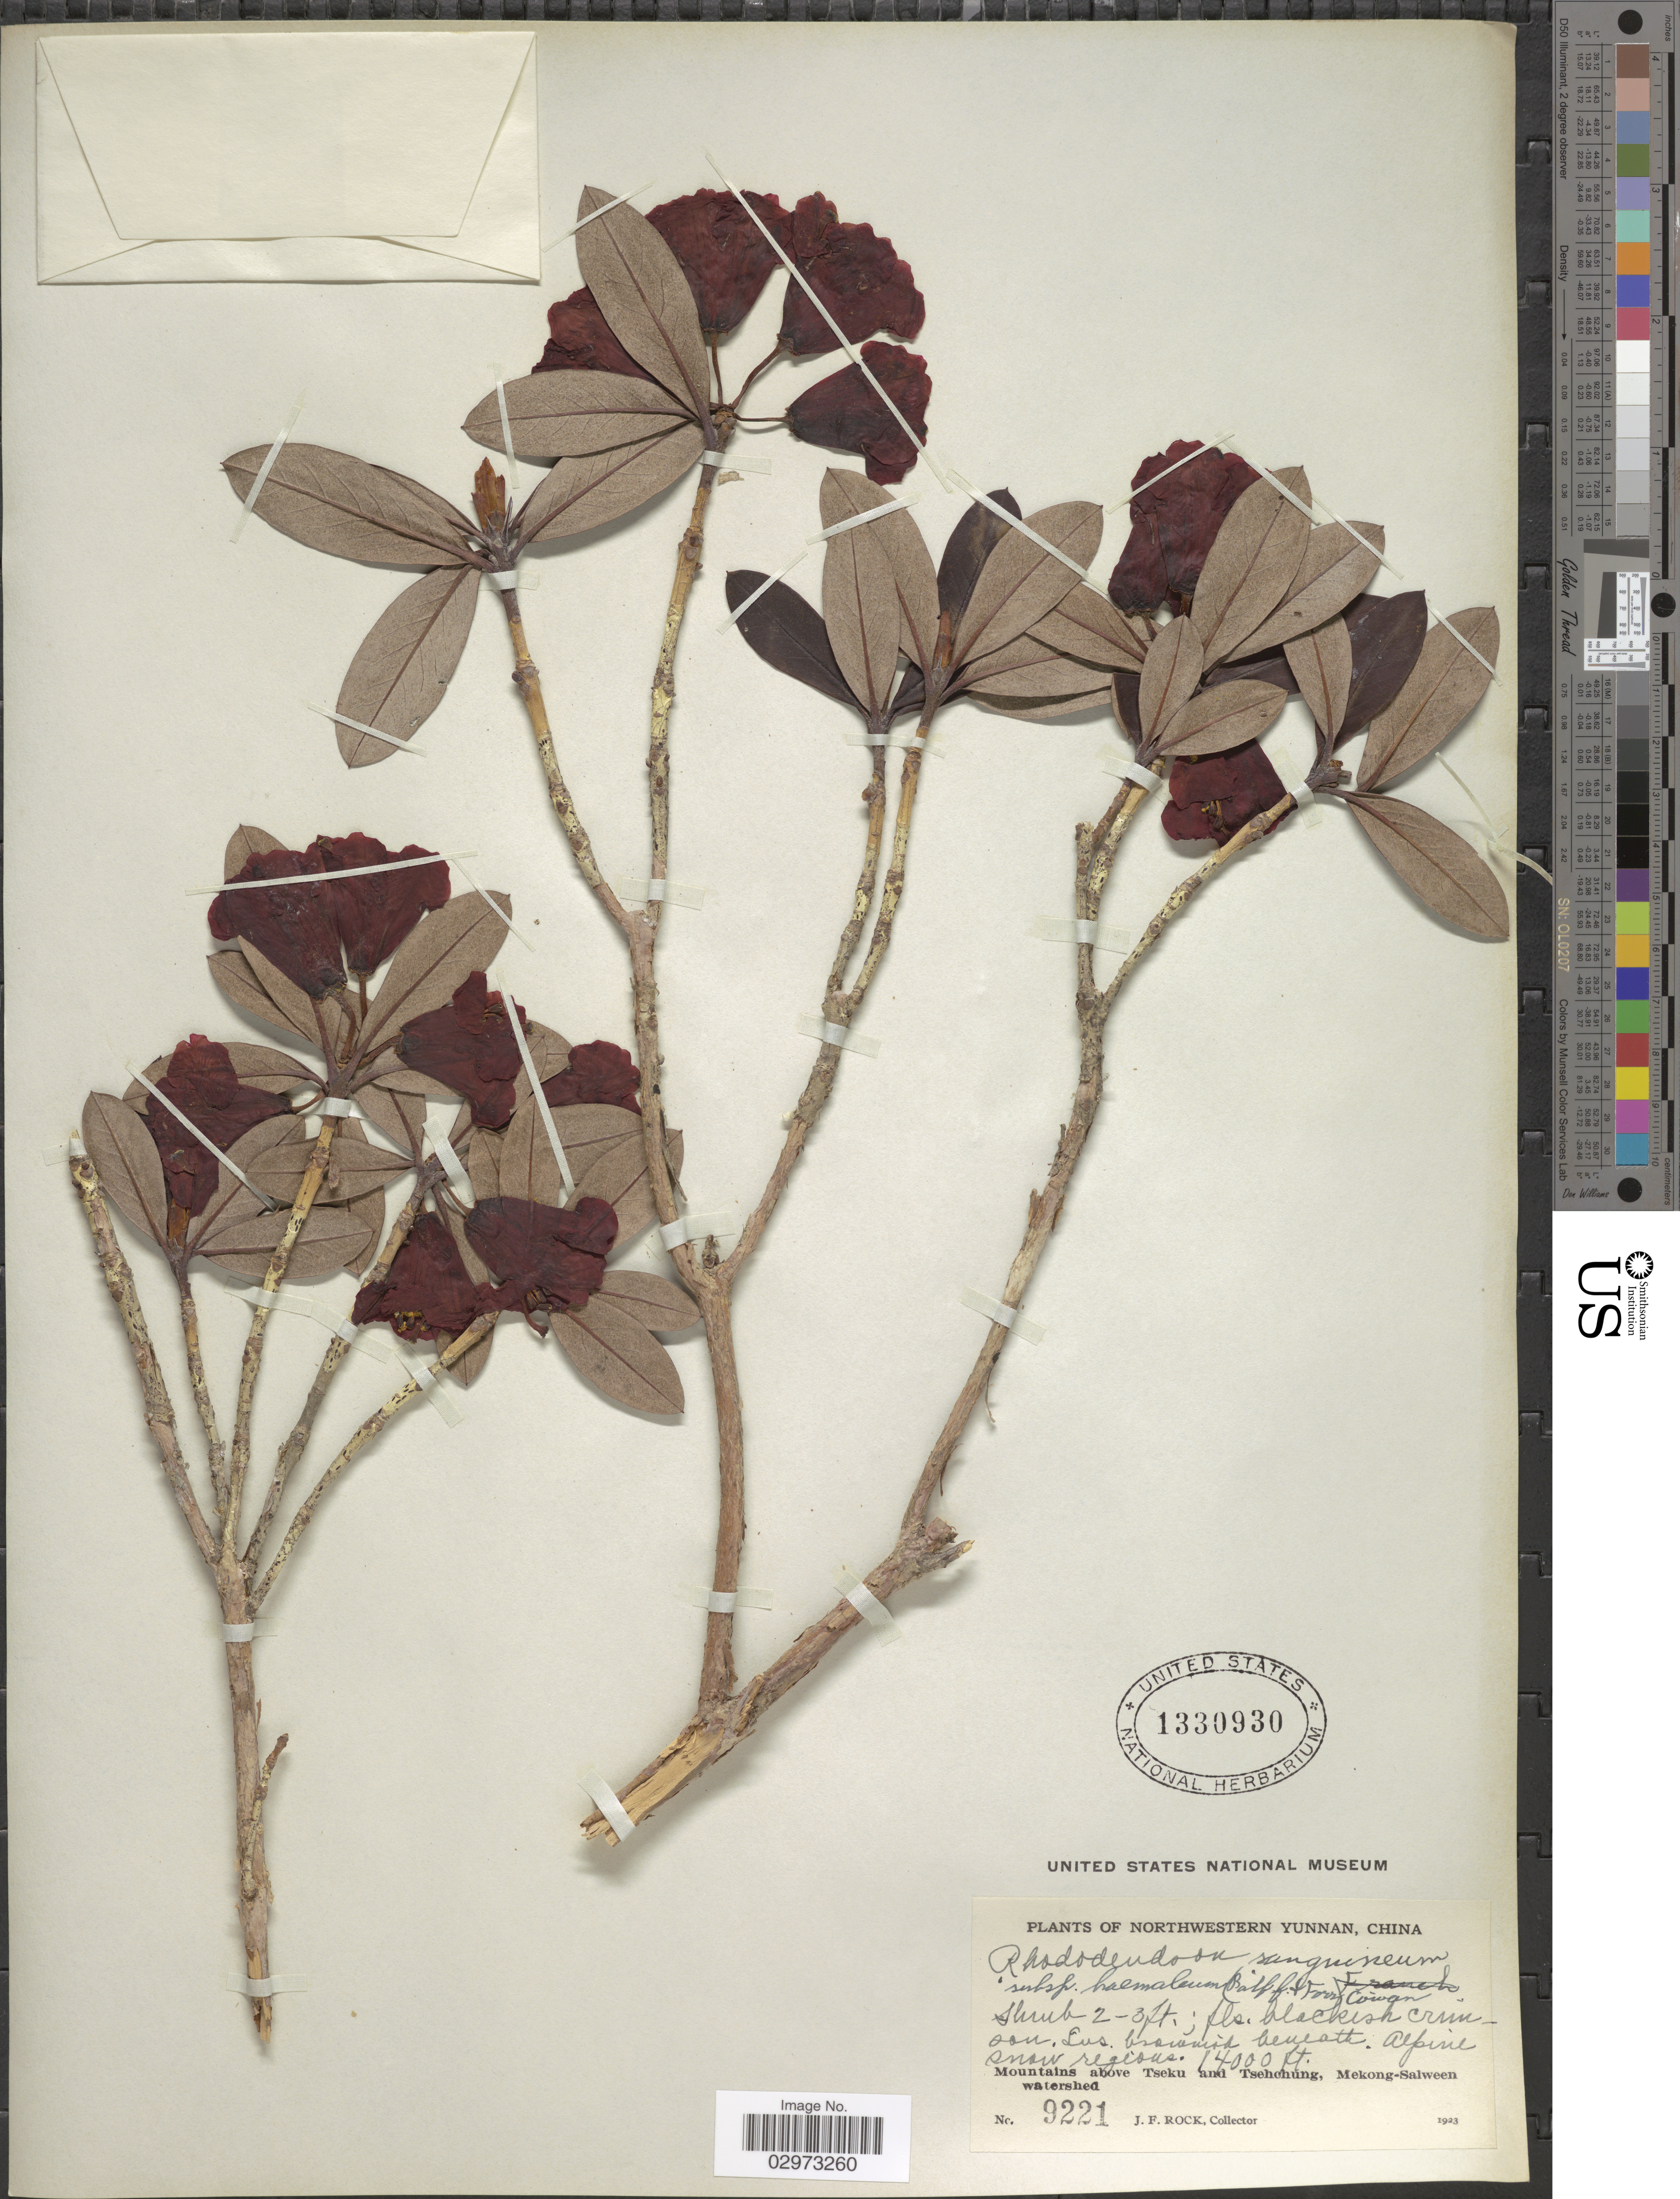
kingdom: Plantae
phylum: Tracheophyta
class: Magnoliopsida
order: Ericales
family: Ericaceae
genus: Rhododendron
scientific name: Rhododendron sanguineum subsp. haemaleum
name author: (Balf. f. & Forrest) Cowan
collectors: J. Rock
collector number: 9221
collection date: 1923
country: China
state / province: Yunnan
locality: Northwestern Yunnan. Alpine snow regions. Mountains above Tseku and Tsehchung, Mekong-Salween watershed.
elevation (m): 4267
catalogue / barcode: US 1330930